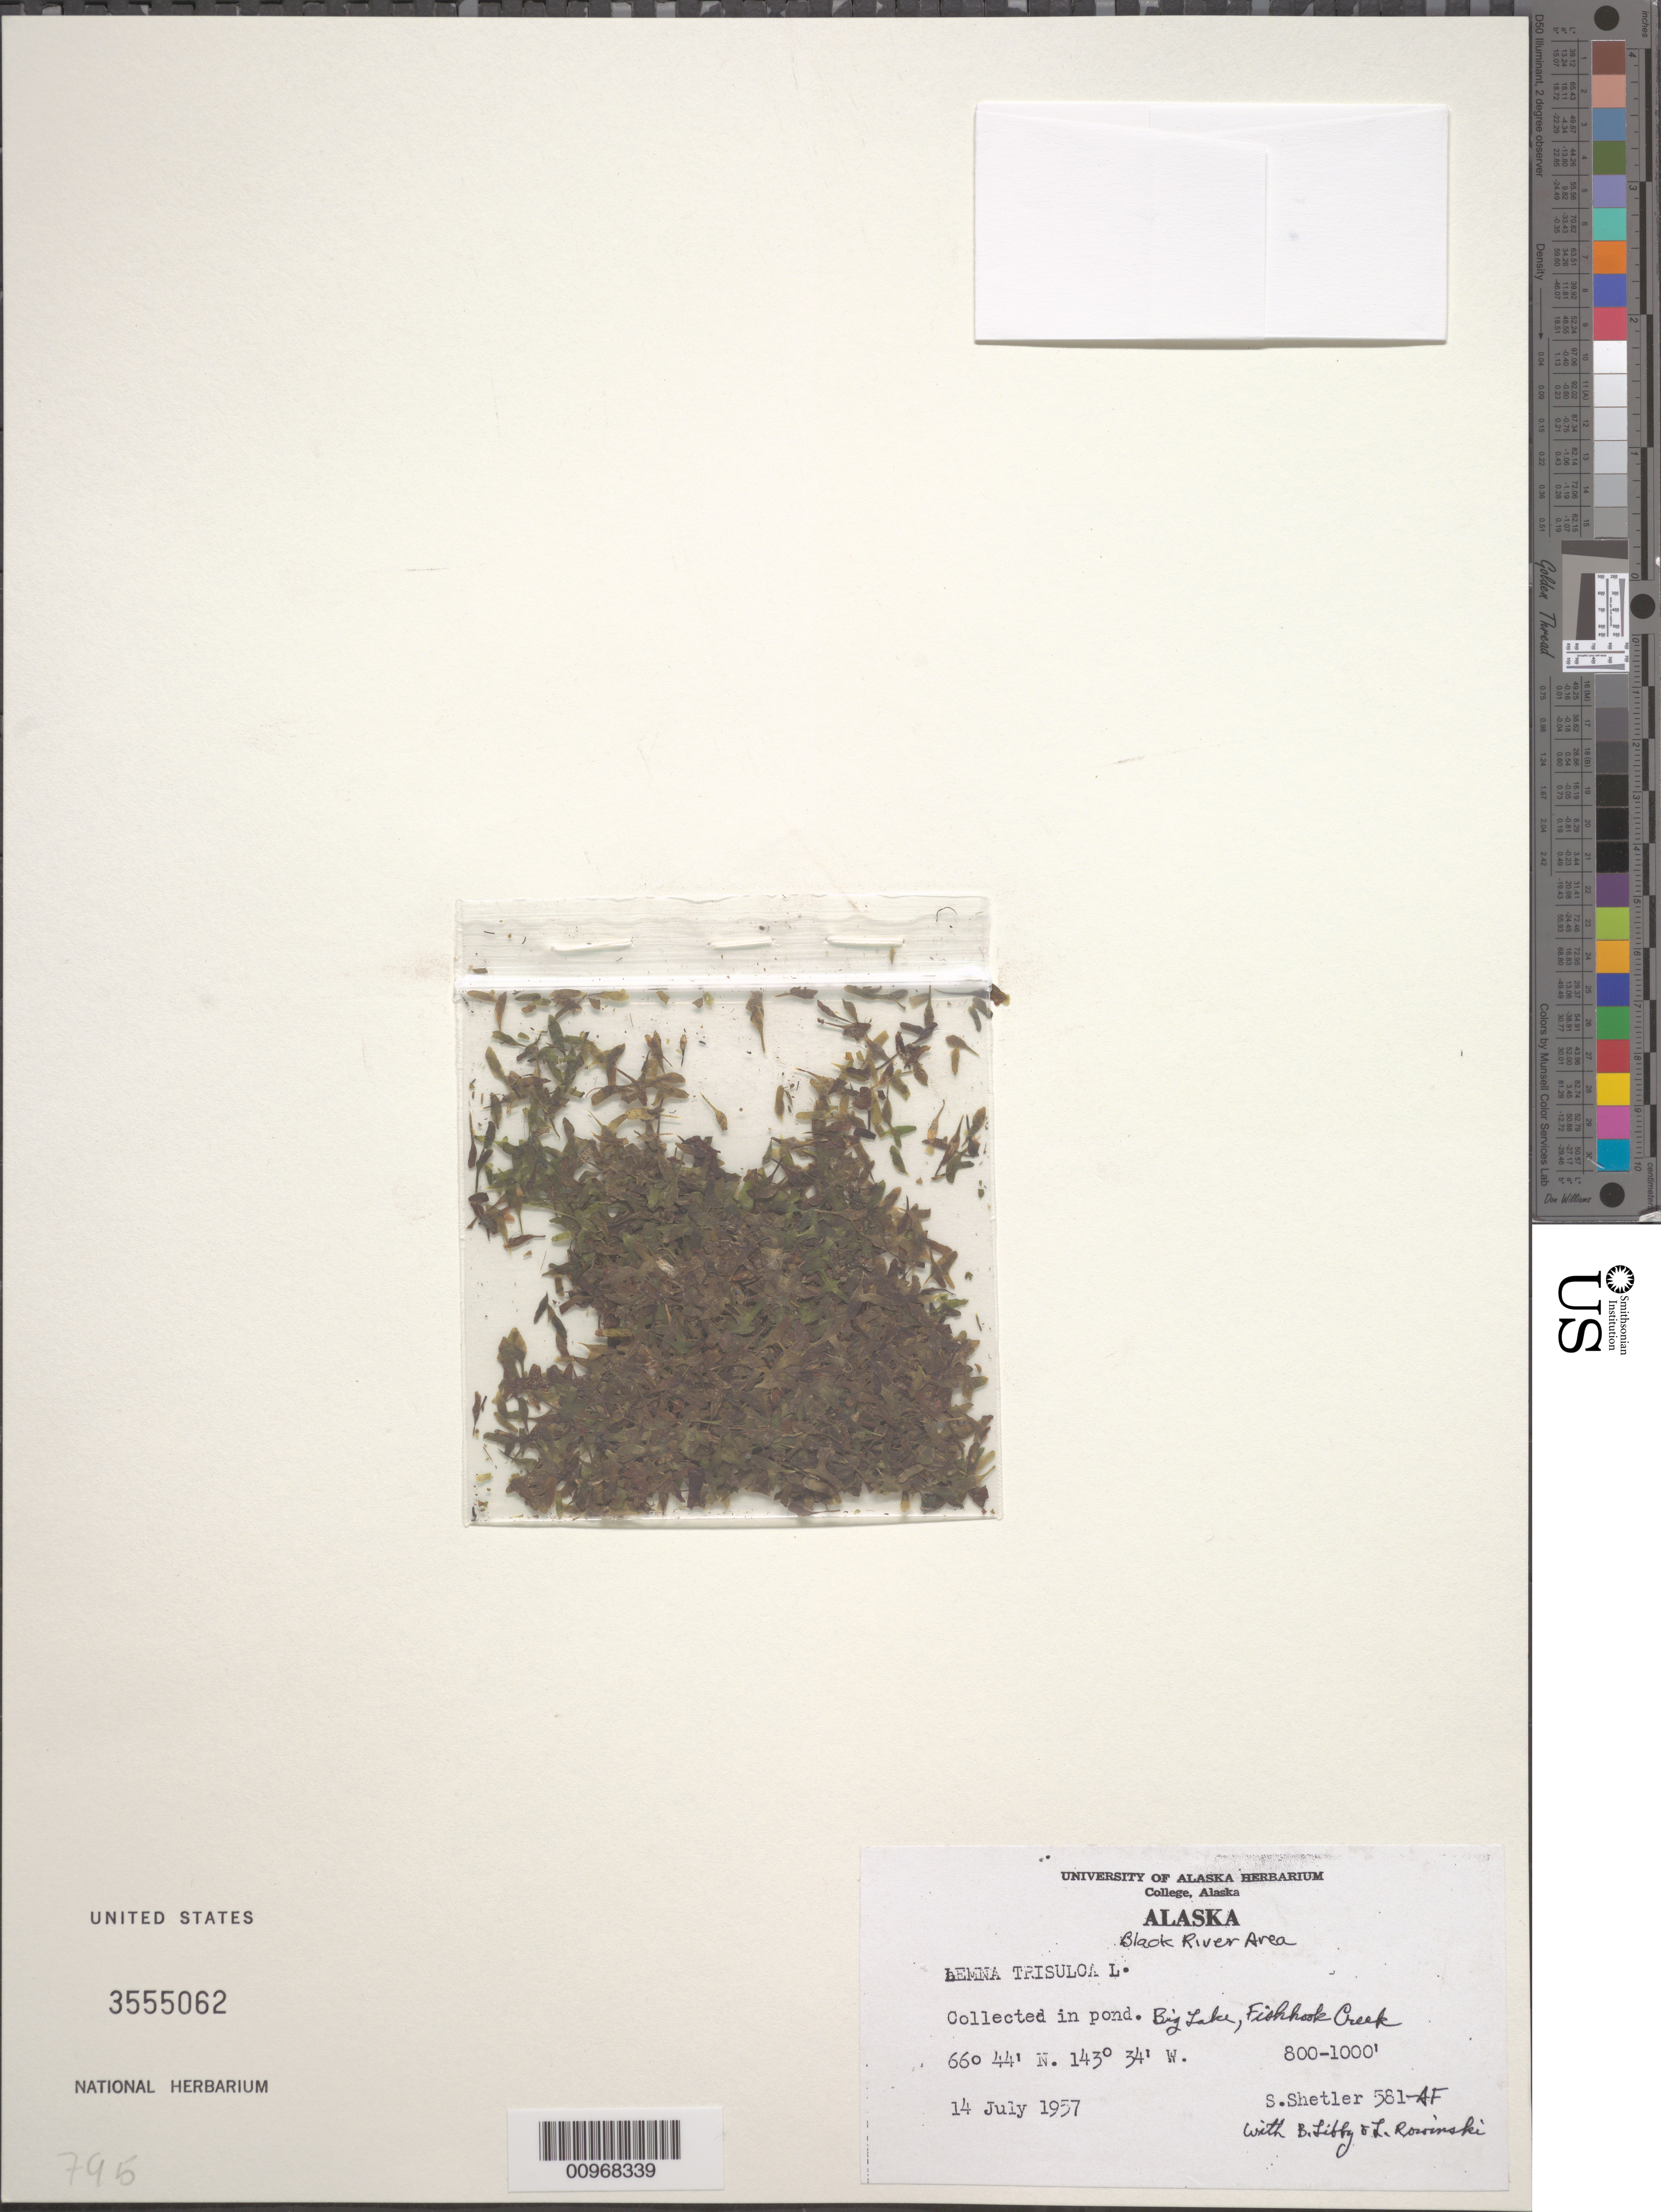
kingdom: Plantae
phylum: Tracheophyta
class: Liliopsida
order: Alismatales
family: Araceae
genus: Lemna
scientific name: Lemna trisulca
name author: L.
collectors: S. Shetler, B. Libby & L. Rowinski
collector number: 581-AF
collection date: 1957-07-14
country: United States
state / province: Alaska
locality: Black River Area. In pond. Big Lake, Fishhook Creek.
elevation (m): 244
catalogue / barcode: US 3555062